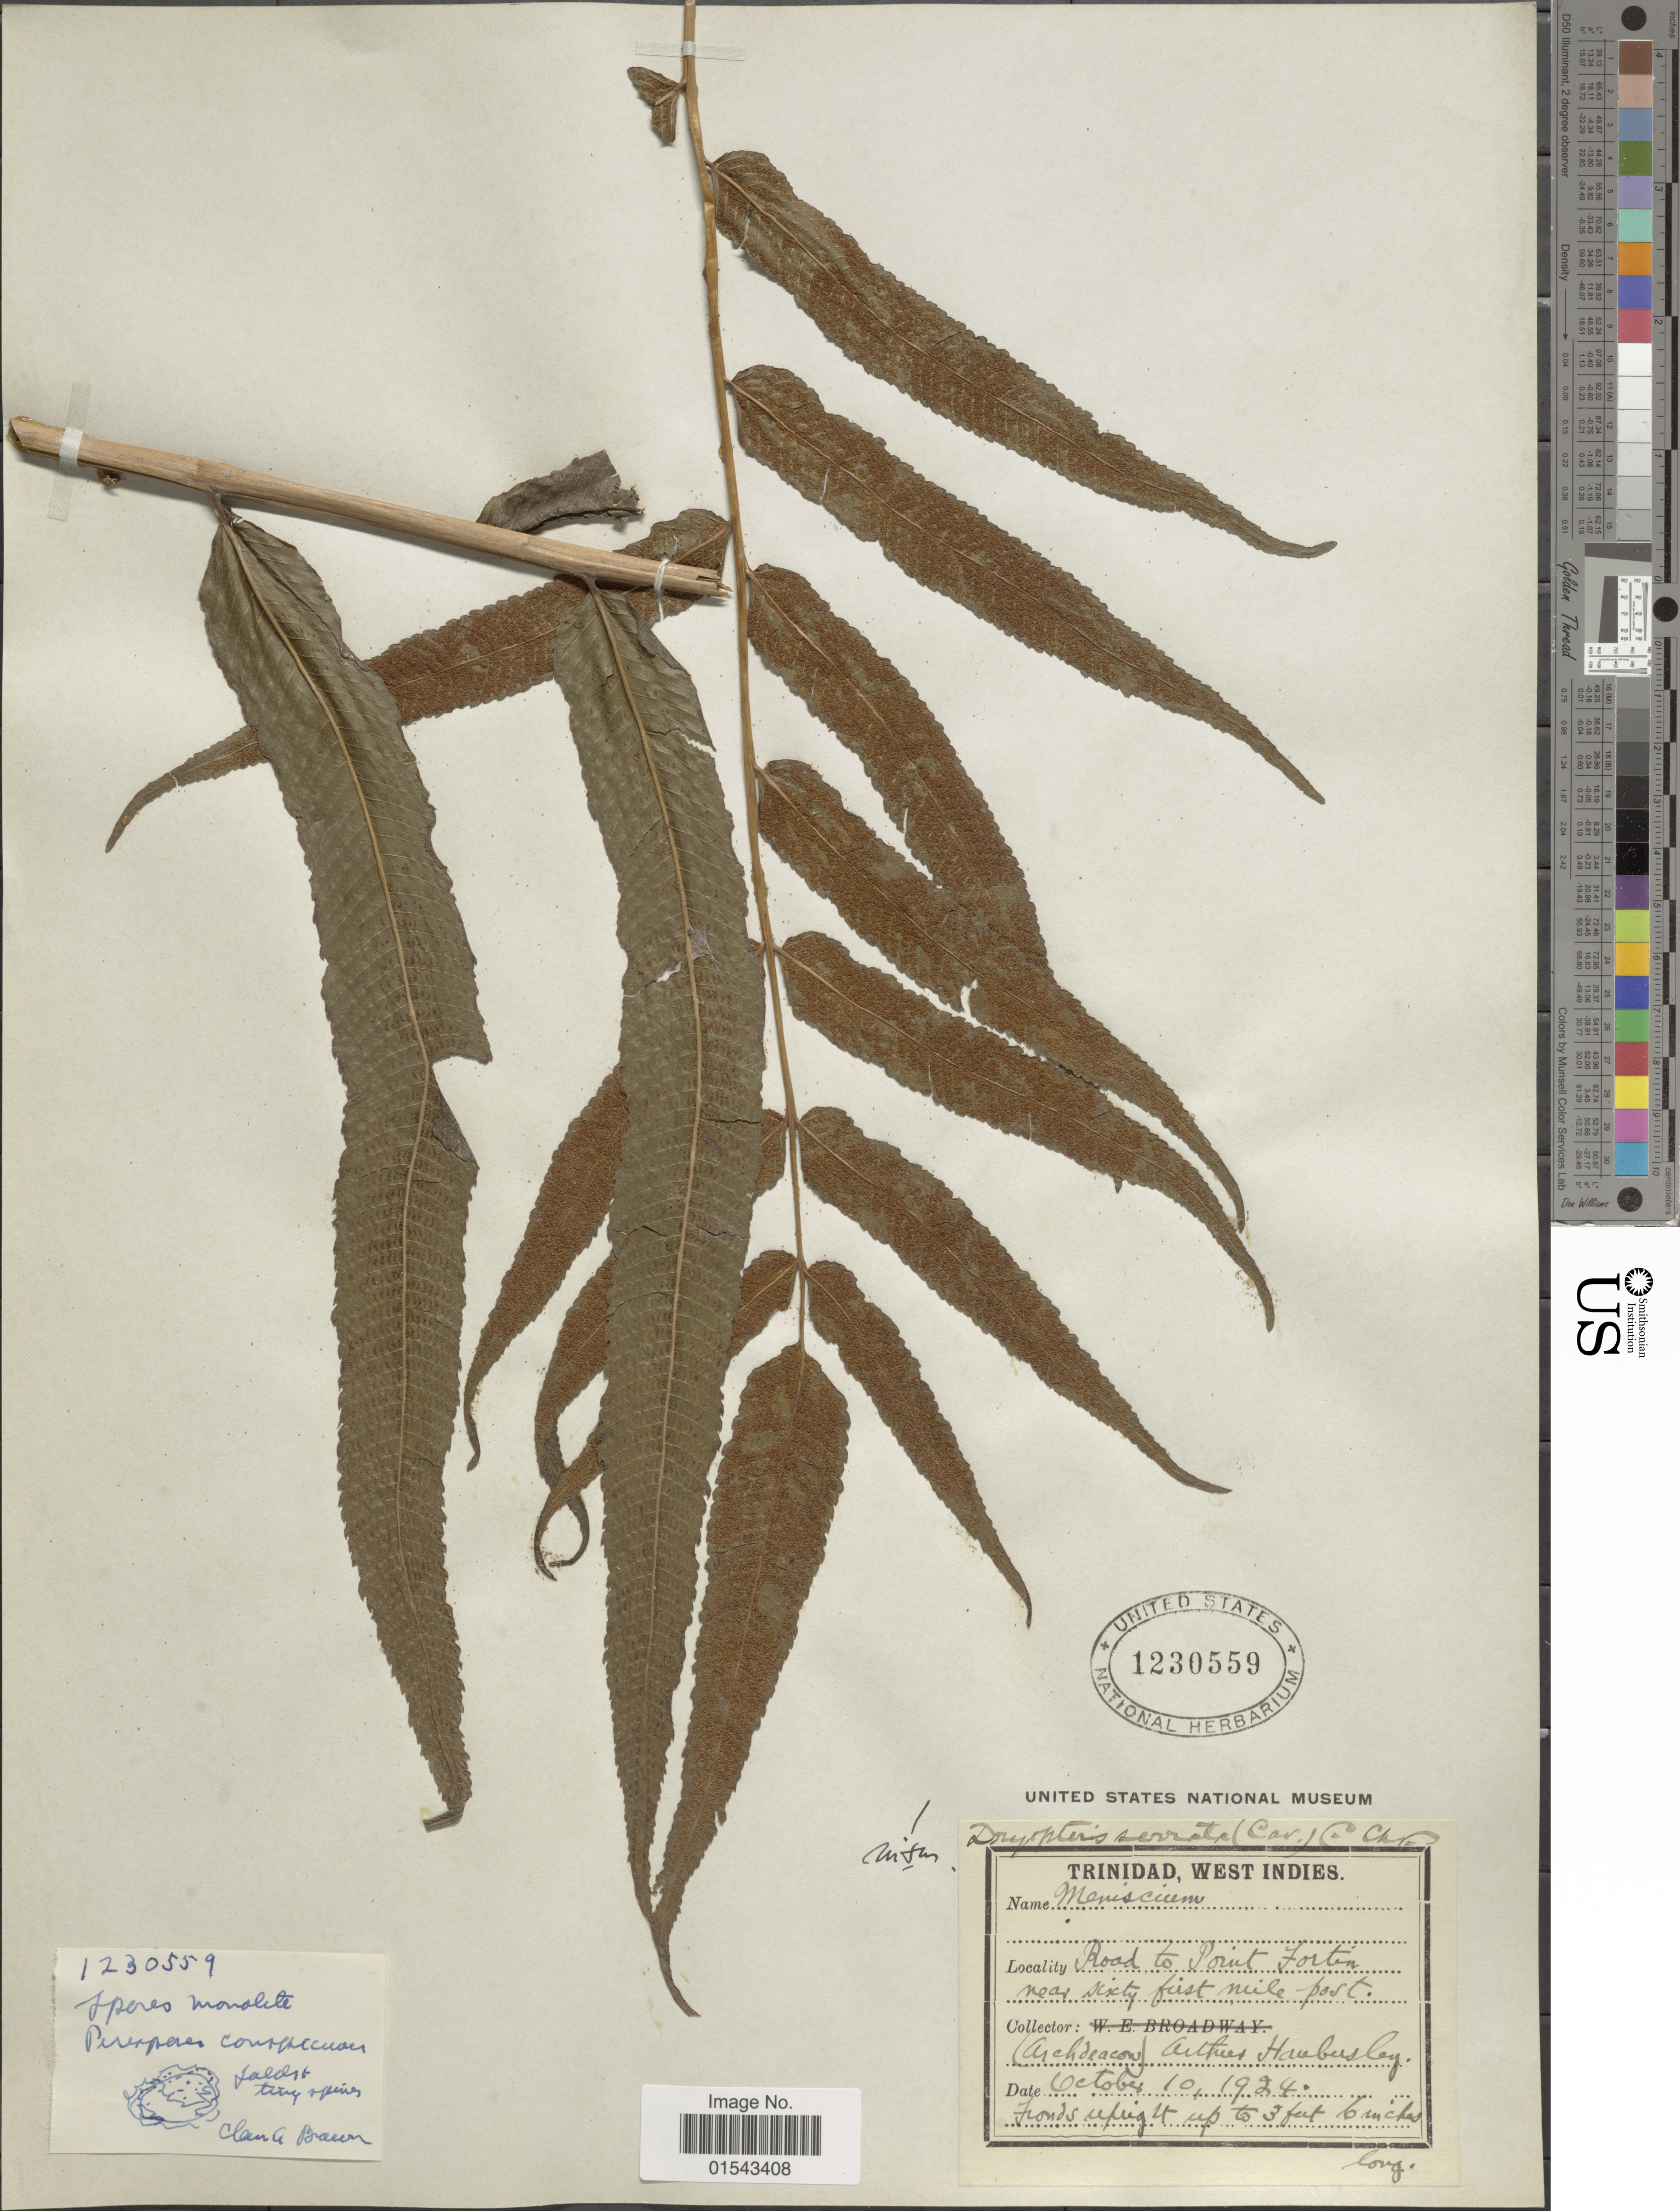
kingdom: Plantae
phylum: Tracheophyta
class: Polypodiopsida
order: Polypodiales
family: Thelypteridaceae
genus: Meniscium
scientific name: Meniscium serratum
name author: Cav.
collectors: A. Hambusley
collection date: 1924-10-10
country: Trinidad and Tobago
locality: Road to Point Forten near sixty first mile post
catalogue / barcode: US 1230559